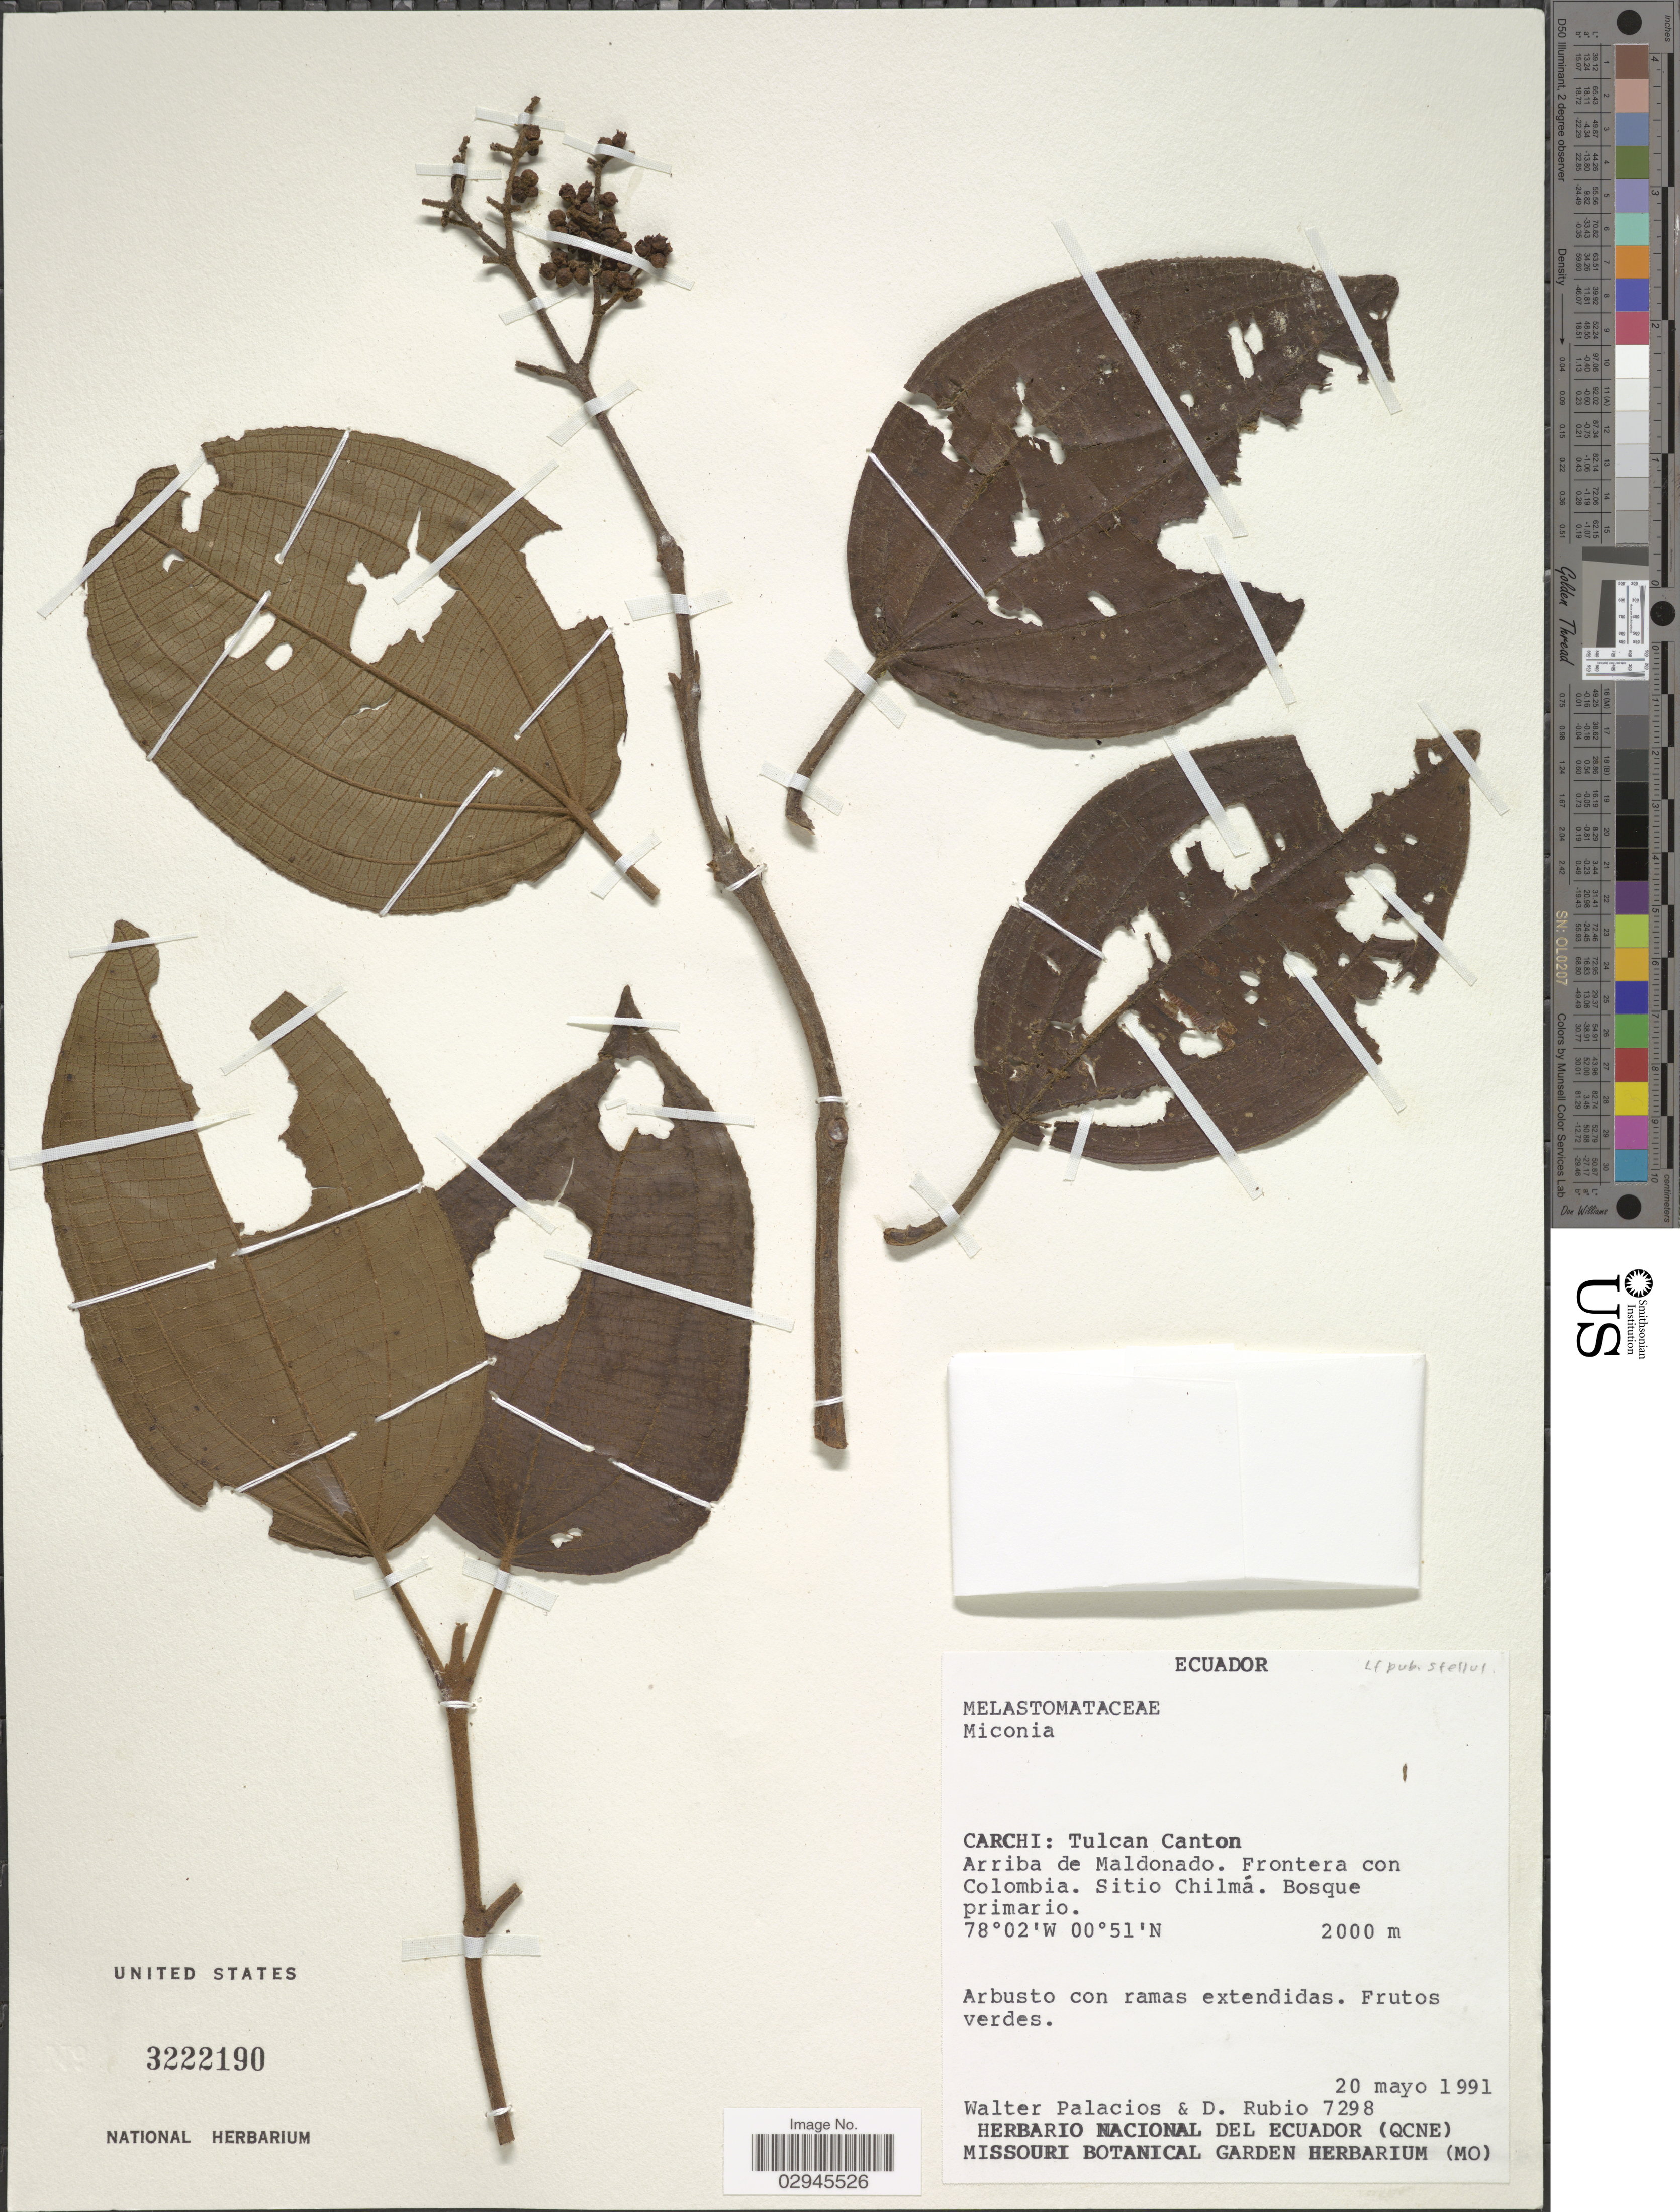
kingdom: Plantae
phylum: Tracheophyta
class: Magnoliopsida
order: Myrtales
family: Melastomataceae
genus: Miconia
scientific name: Miconia sp.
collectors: W. Palacios & D. Rubio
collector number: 7298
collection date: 1991-05-20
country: Ecuador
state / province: Carchi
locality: Tulcan Canton. Arriba de Maldonado. Frontera con Colombia. Sitio Chilmá.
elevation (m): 2000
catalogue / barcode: US 3222190